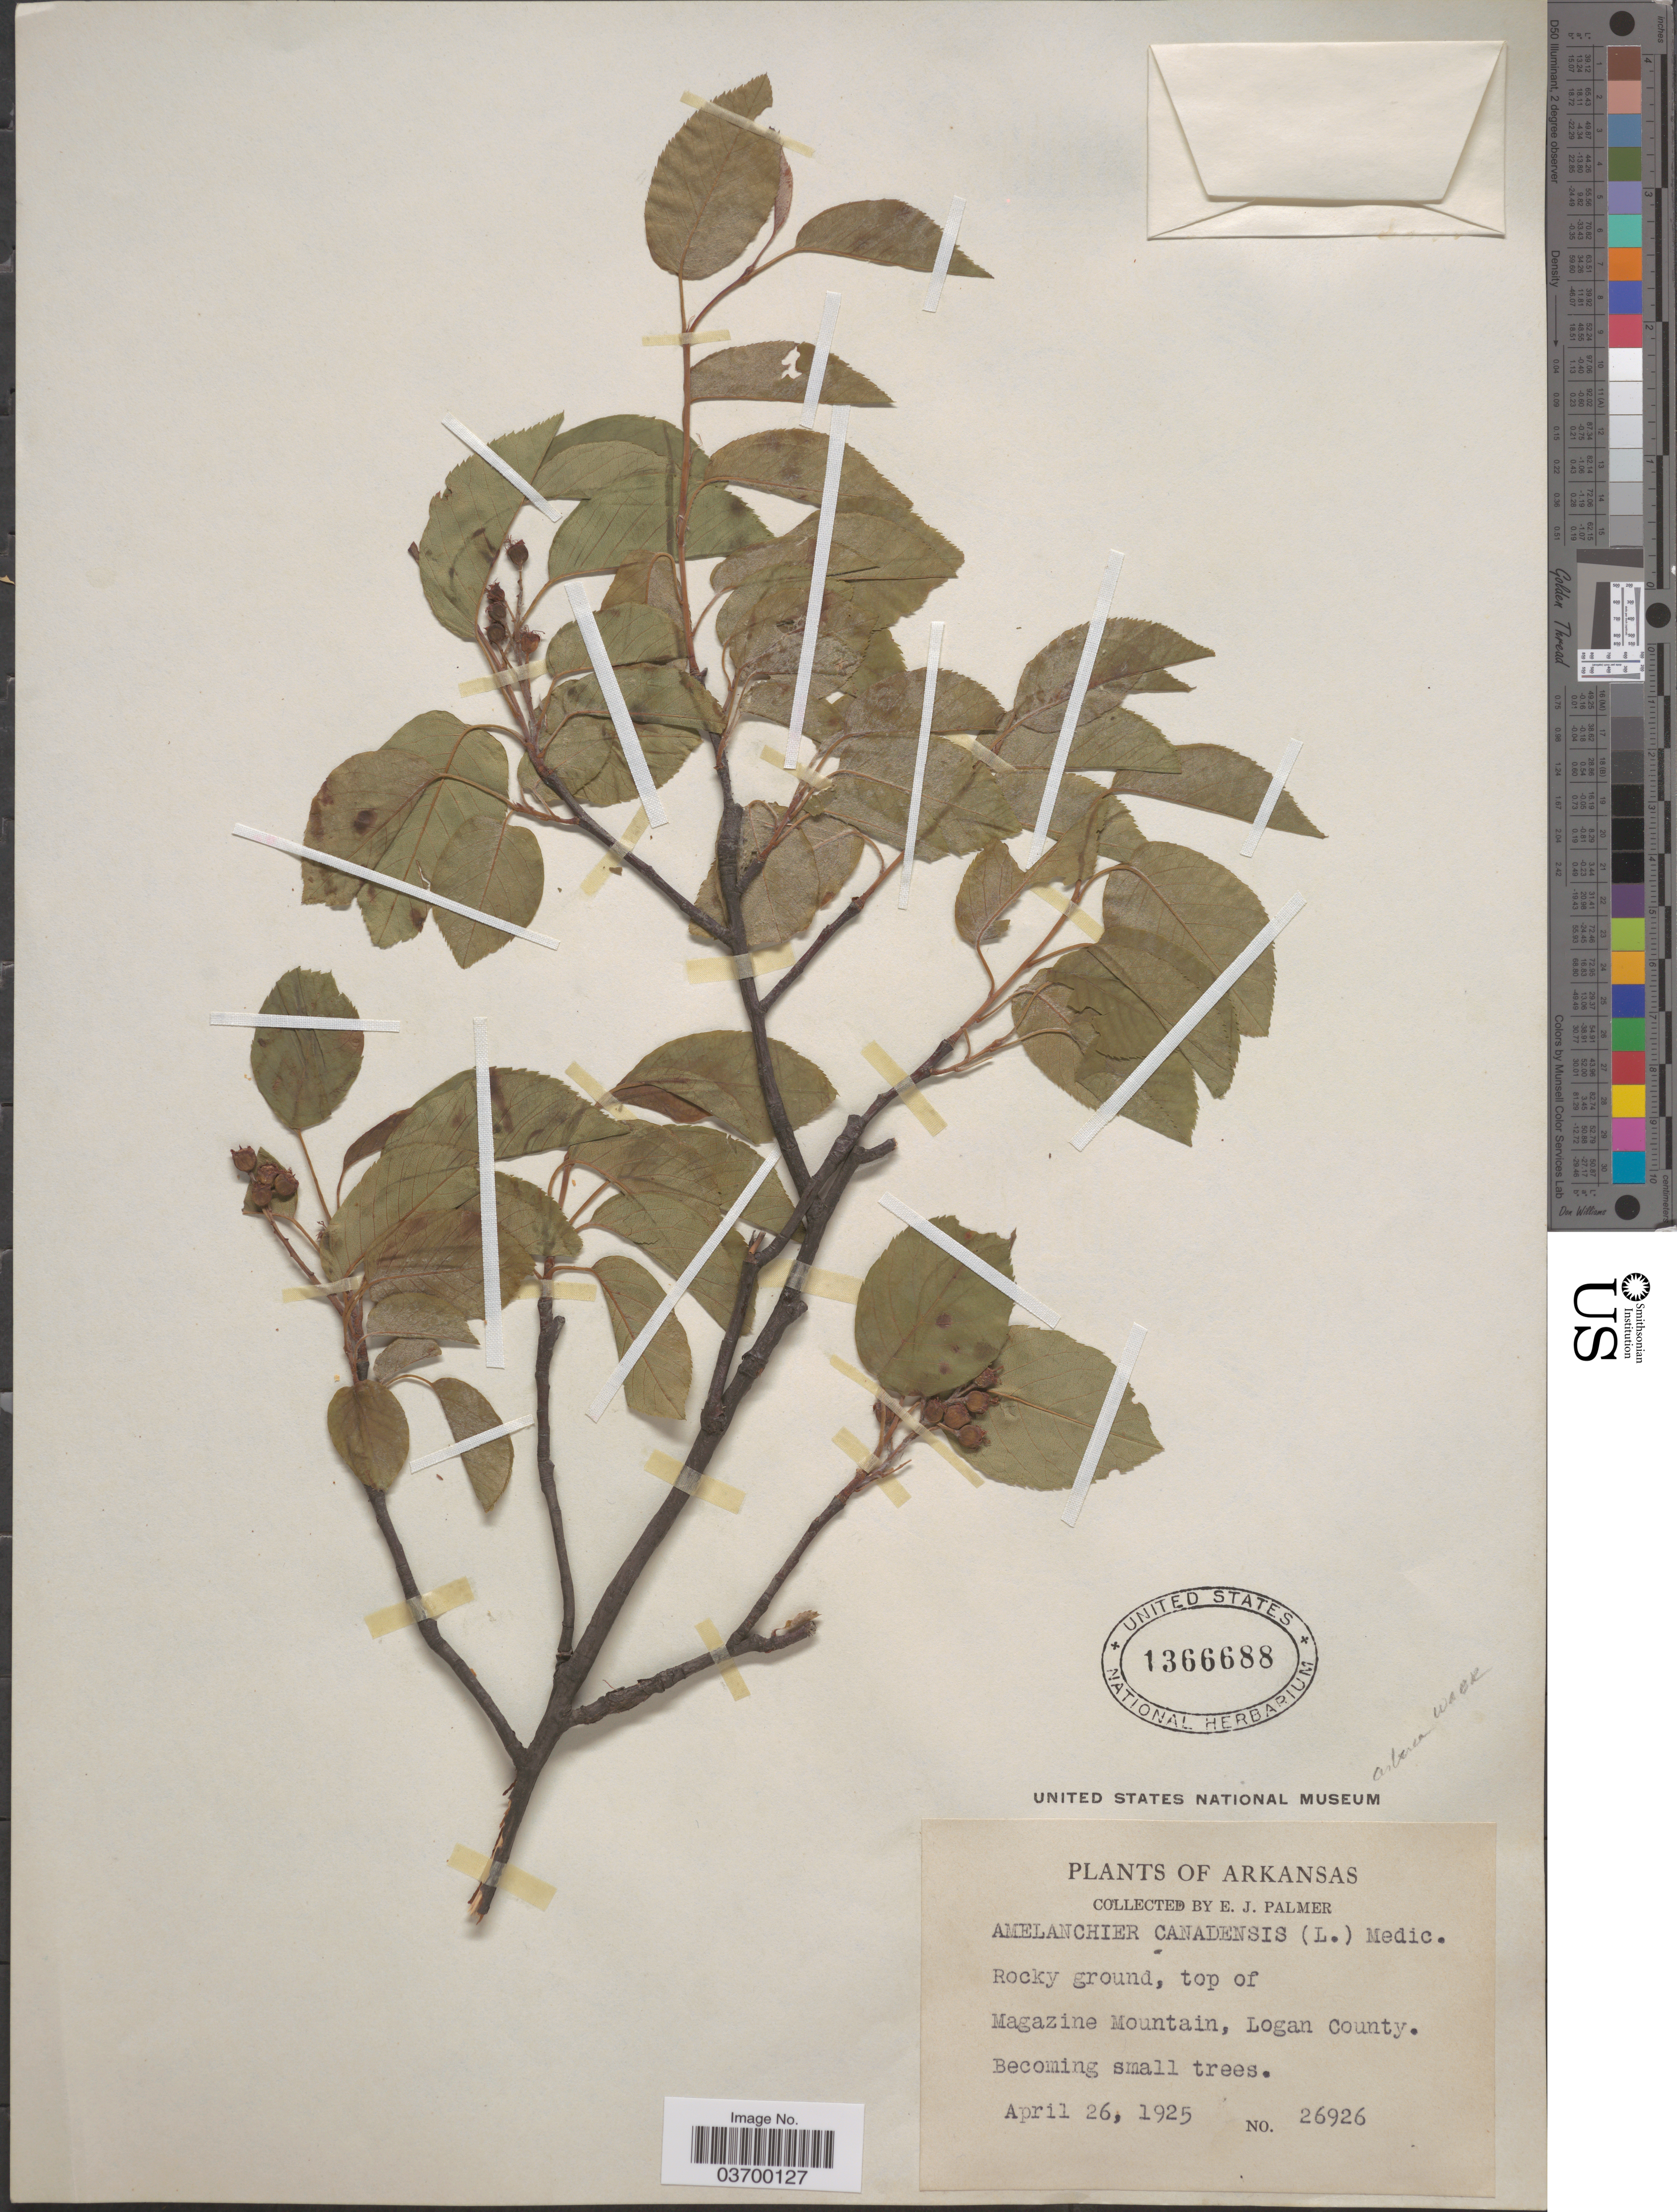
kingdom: Plantae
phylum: Tracheophyta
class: Magnoliopsida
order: Rosales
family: Rosaceae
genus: Amelanchier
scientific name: Amelanchier arborea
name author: (F. Michx.) Fernald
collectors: E. J. Palmer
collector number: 26926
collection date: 1925-04-26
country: United States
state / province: Arkansas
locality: Top of Magazine Mountain, Logan County.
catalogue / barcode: US 1366688